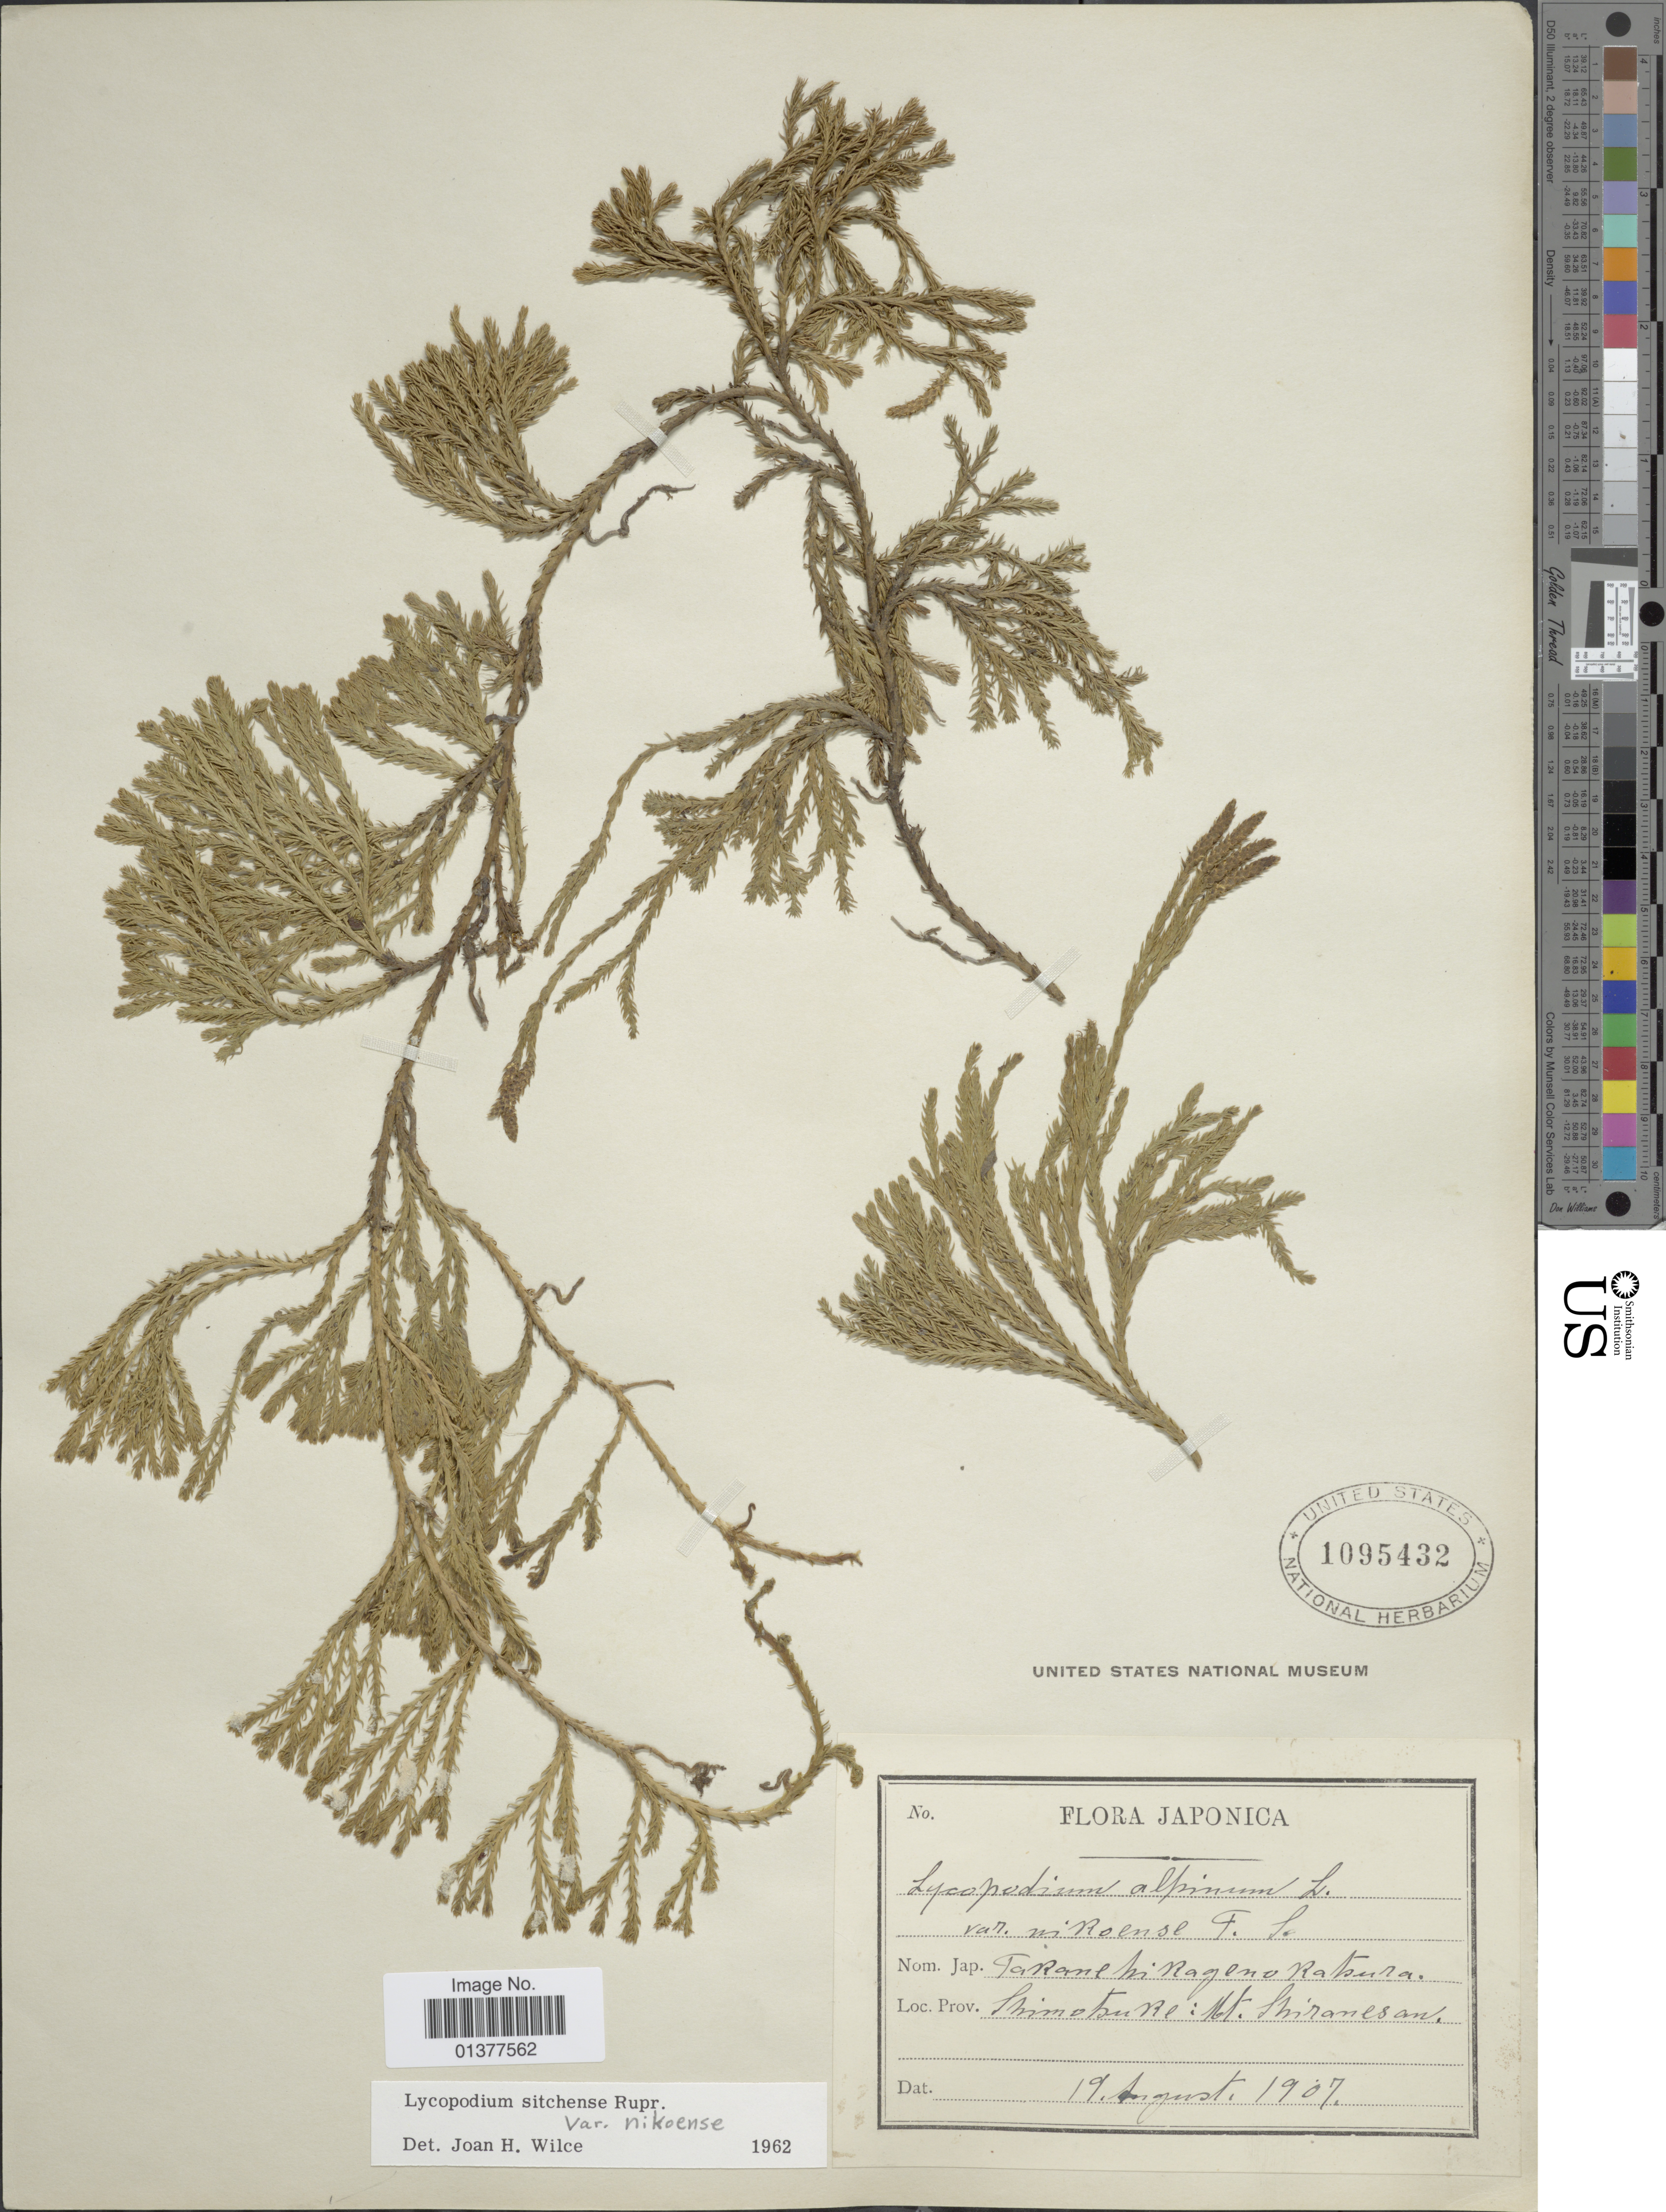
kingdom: Plantae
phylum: Tracheophyta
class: Lycopodiopsida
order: Lycopodiales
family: Lycopodiaceae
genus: Diphasiastrum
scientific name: Diphasiastrum nikoense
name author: (Franch. & Sav.) Holub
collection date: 1907-08-19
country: Japan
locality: Shimotsuke: Mt. Shiranesan.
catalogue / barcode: US 1095432